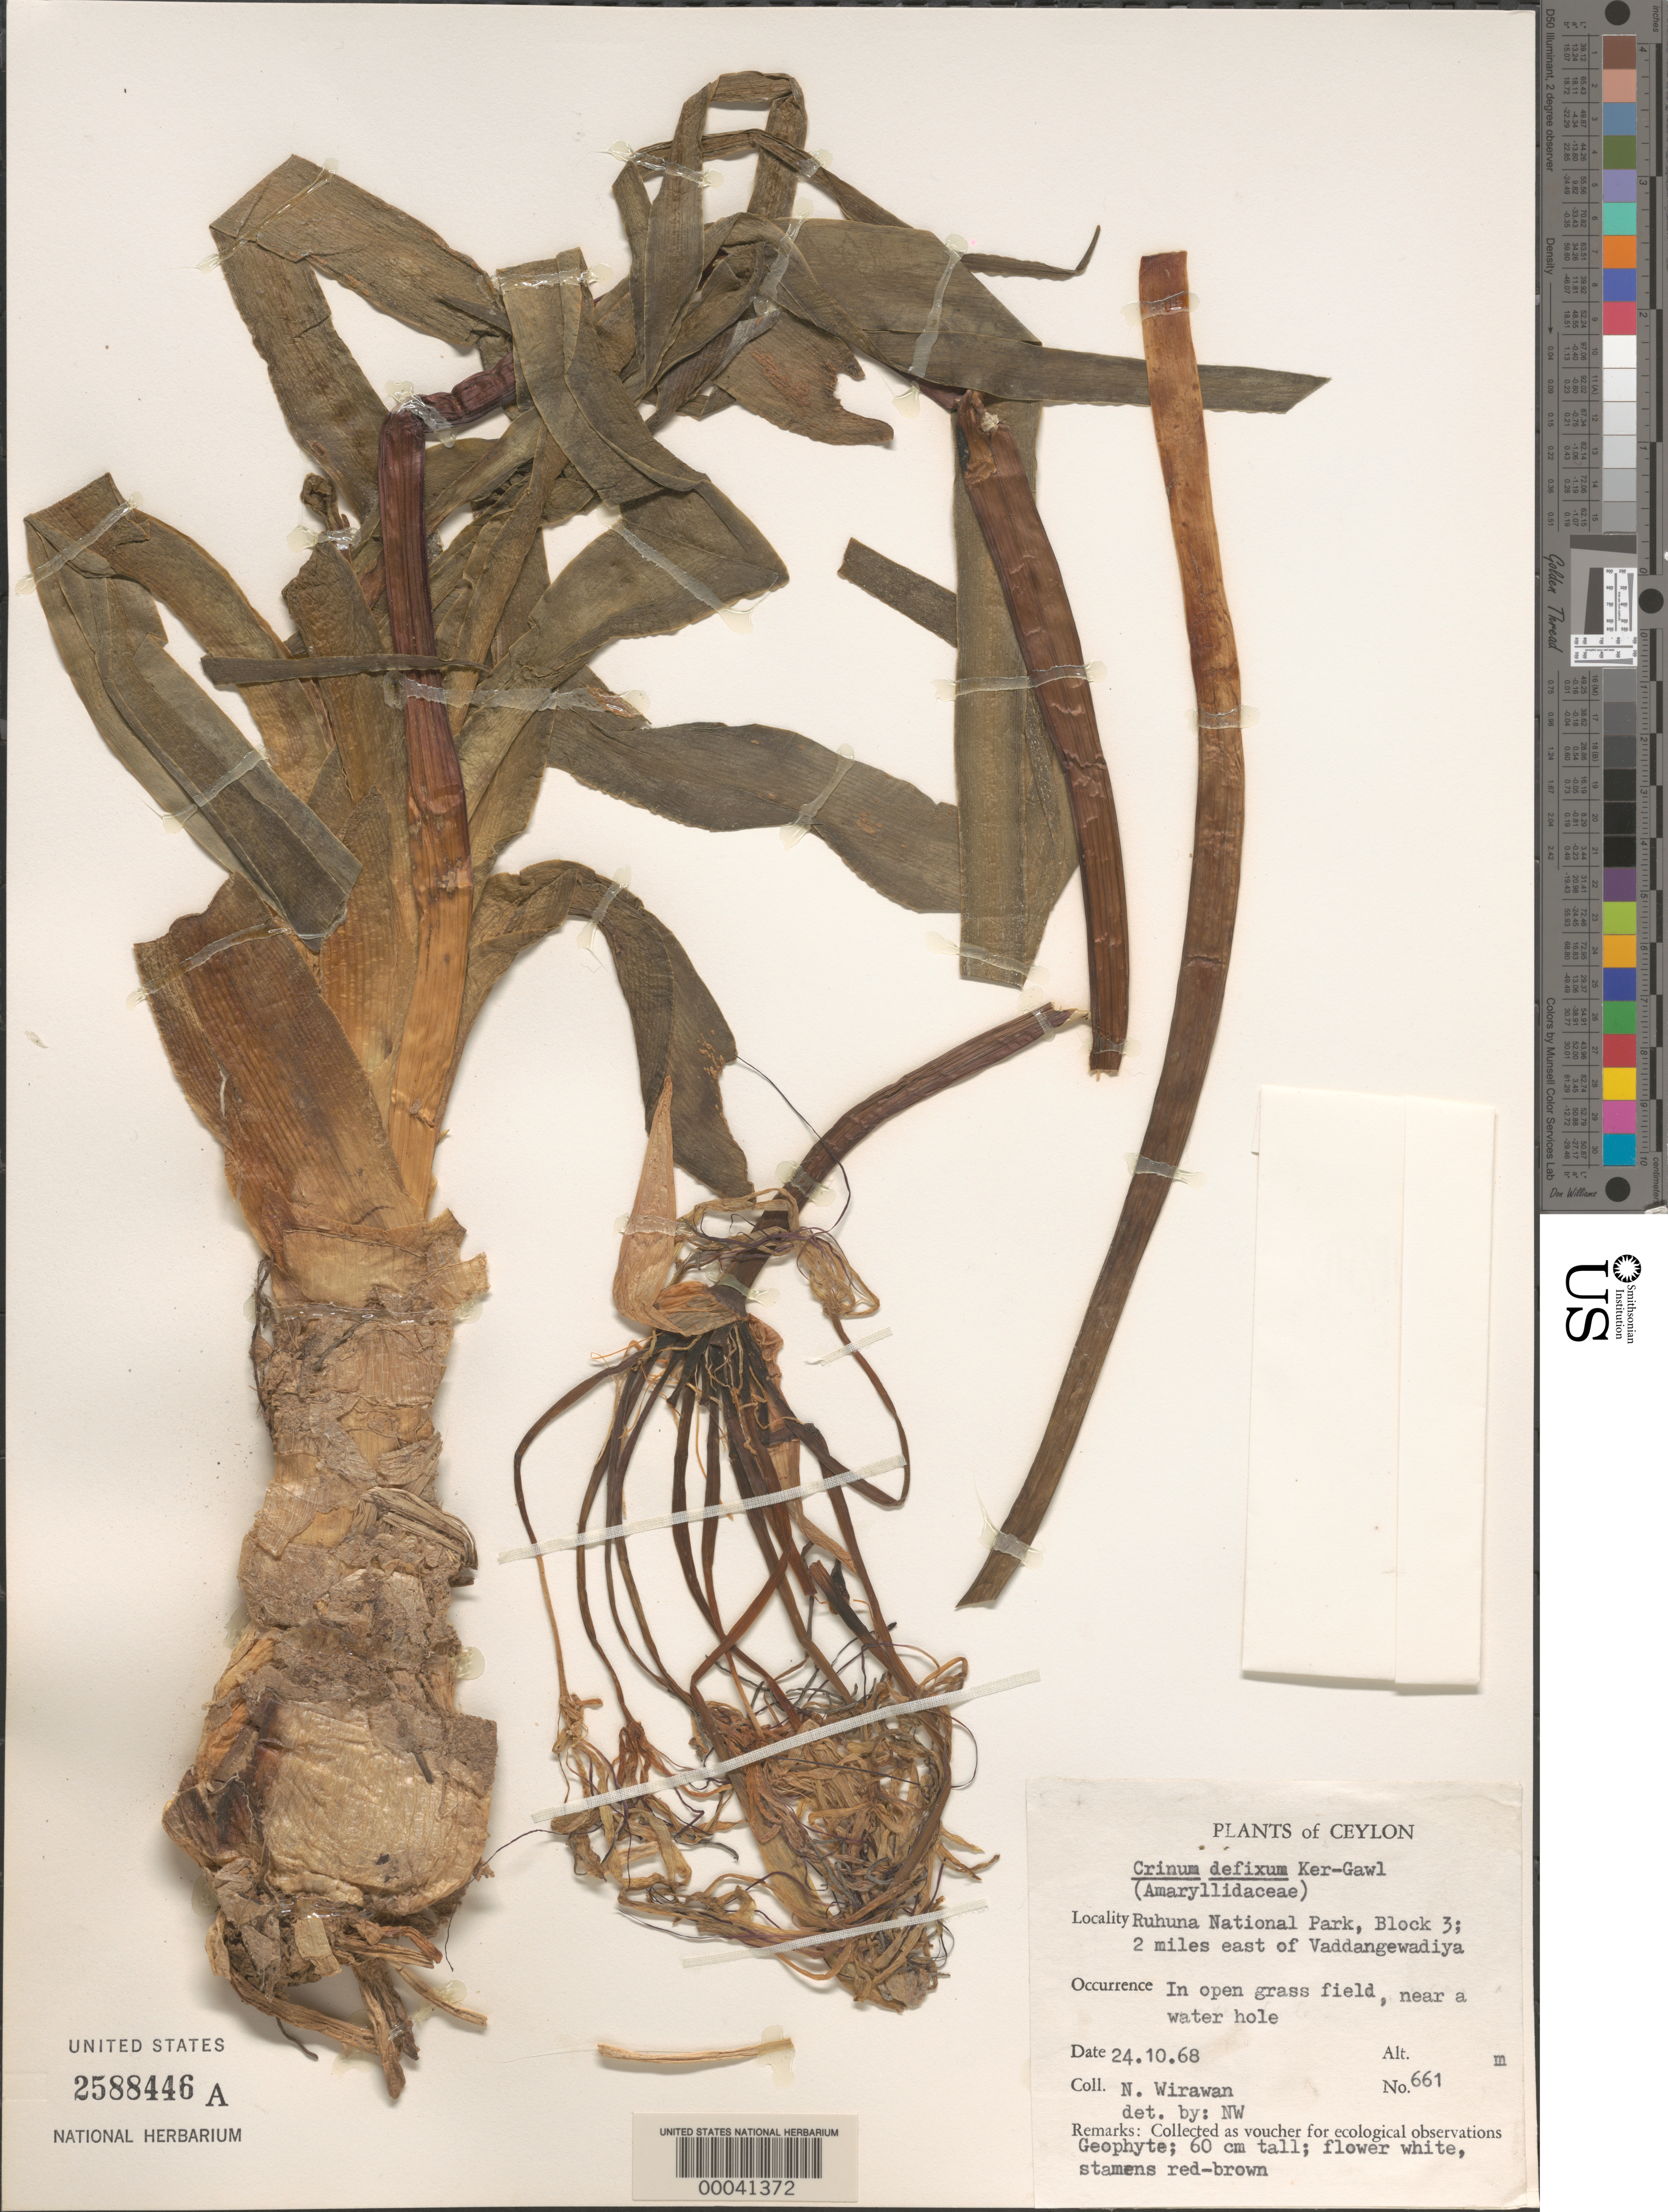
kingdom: Plantae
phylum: Tracheophyta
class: Liliopsida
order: Asparagales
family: Amaryllidaceae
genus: Crinum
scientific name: Crinum defixum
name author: Ker Gawl.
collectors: N. Wirawan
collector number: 661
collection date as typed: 24 Oct 1968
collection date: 1968-10-24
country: Sri Lanka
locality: Ruhuna national park, 2 mi. e of vaddangewadiya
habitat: Open grass field, near a wet place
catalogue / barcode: US 2588446A